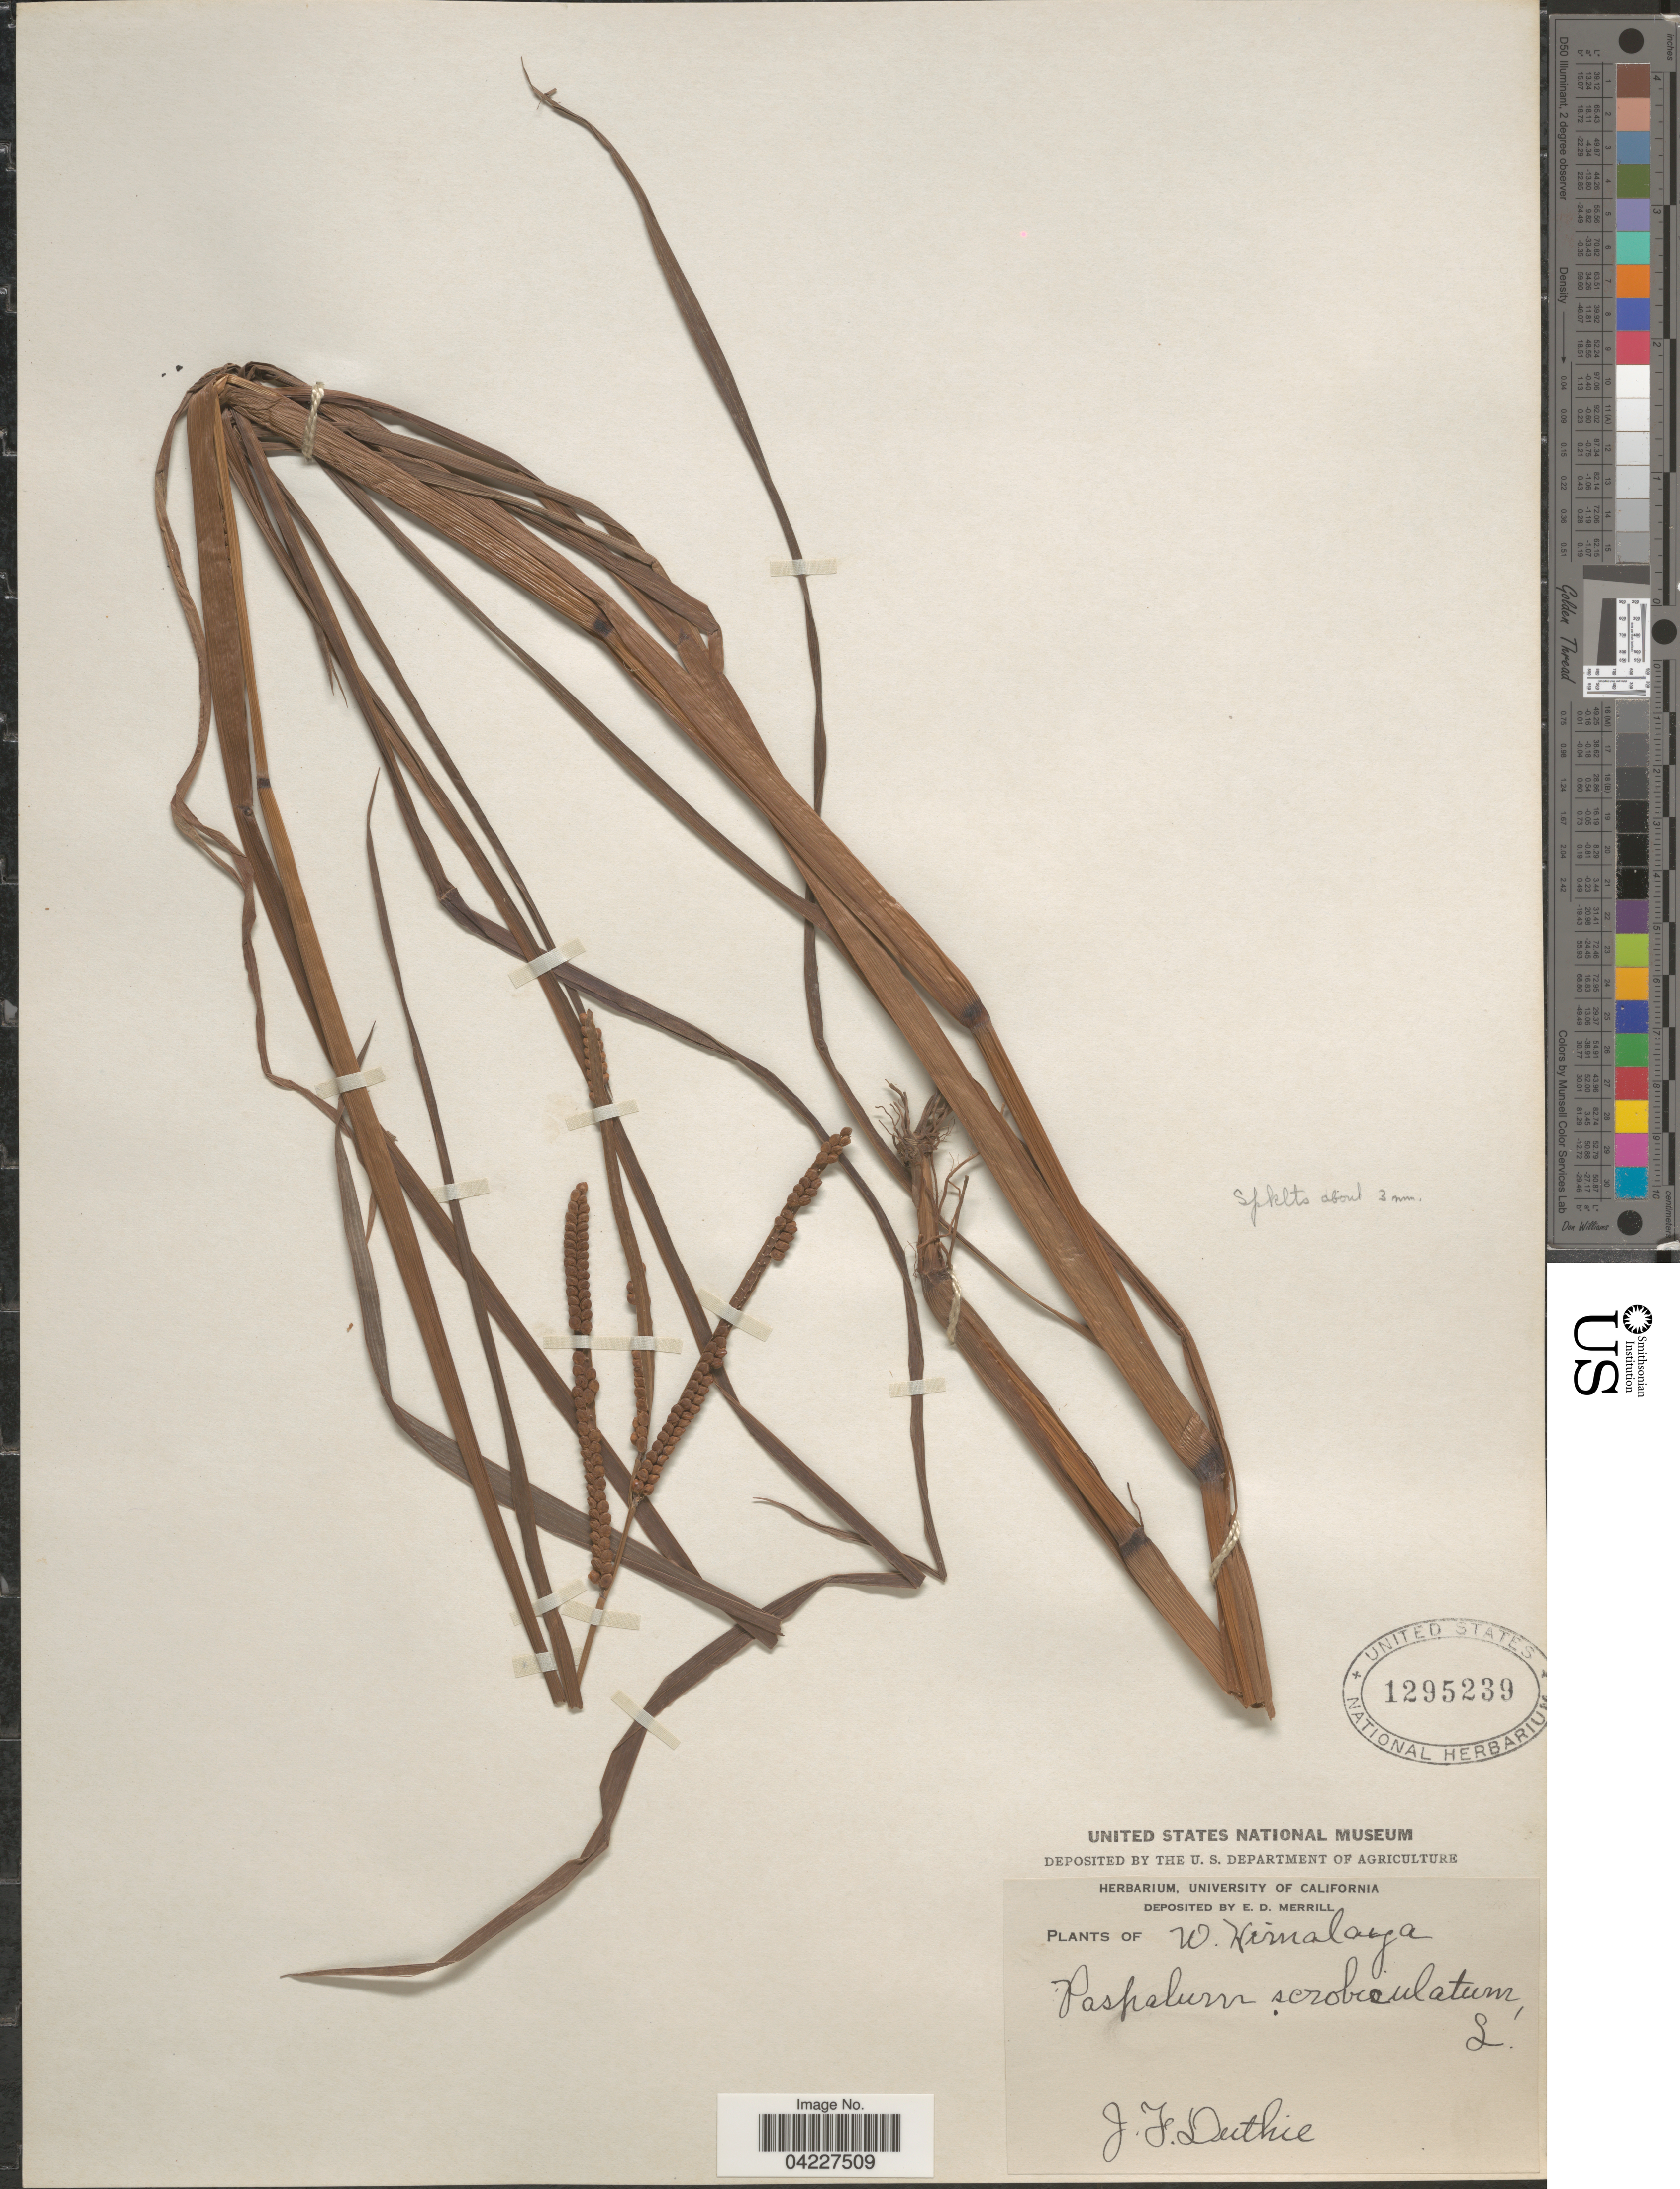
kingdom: Plantae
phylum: Tracheophyta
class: Liliopsida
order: Poales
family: Poaceae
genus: Paspalum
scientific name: Paspalum scrobiculatum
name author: L.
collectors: J. F. Duthie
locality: W. Himalaya.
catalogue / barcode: US 1295239